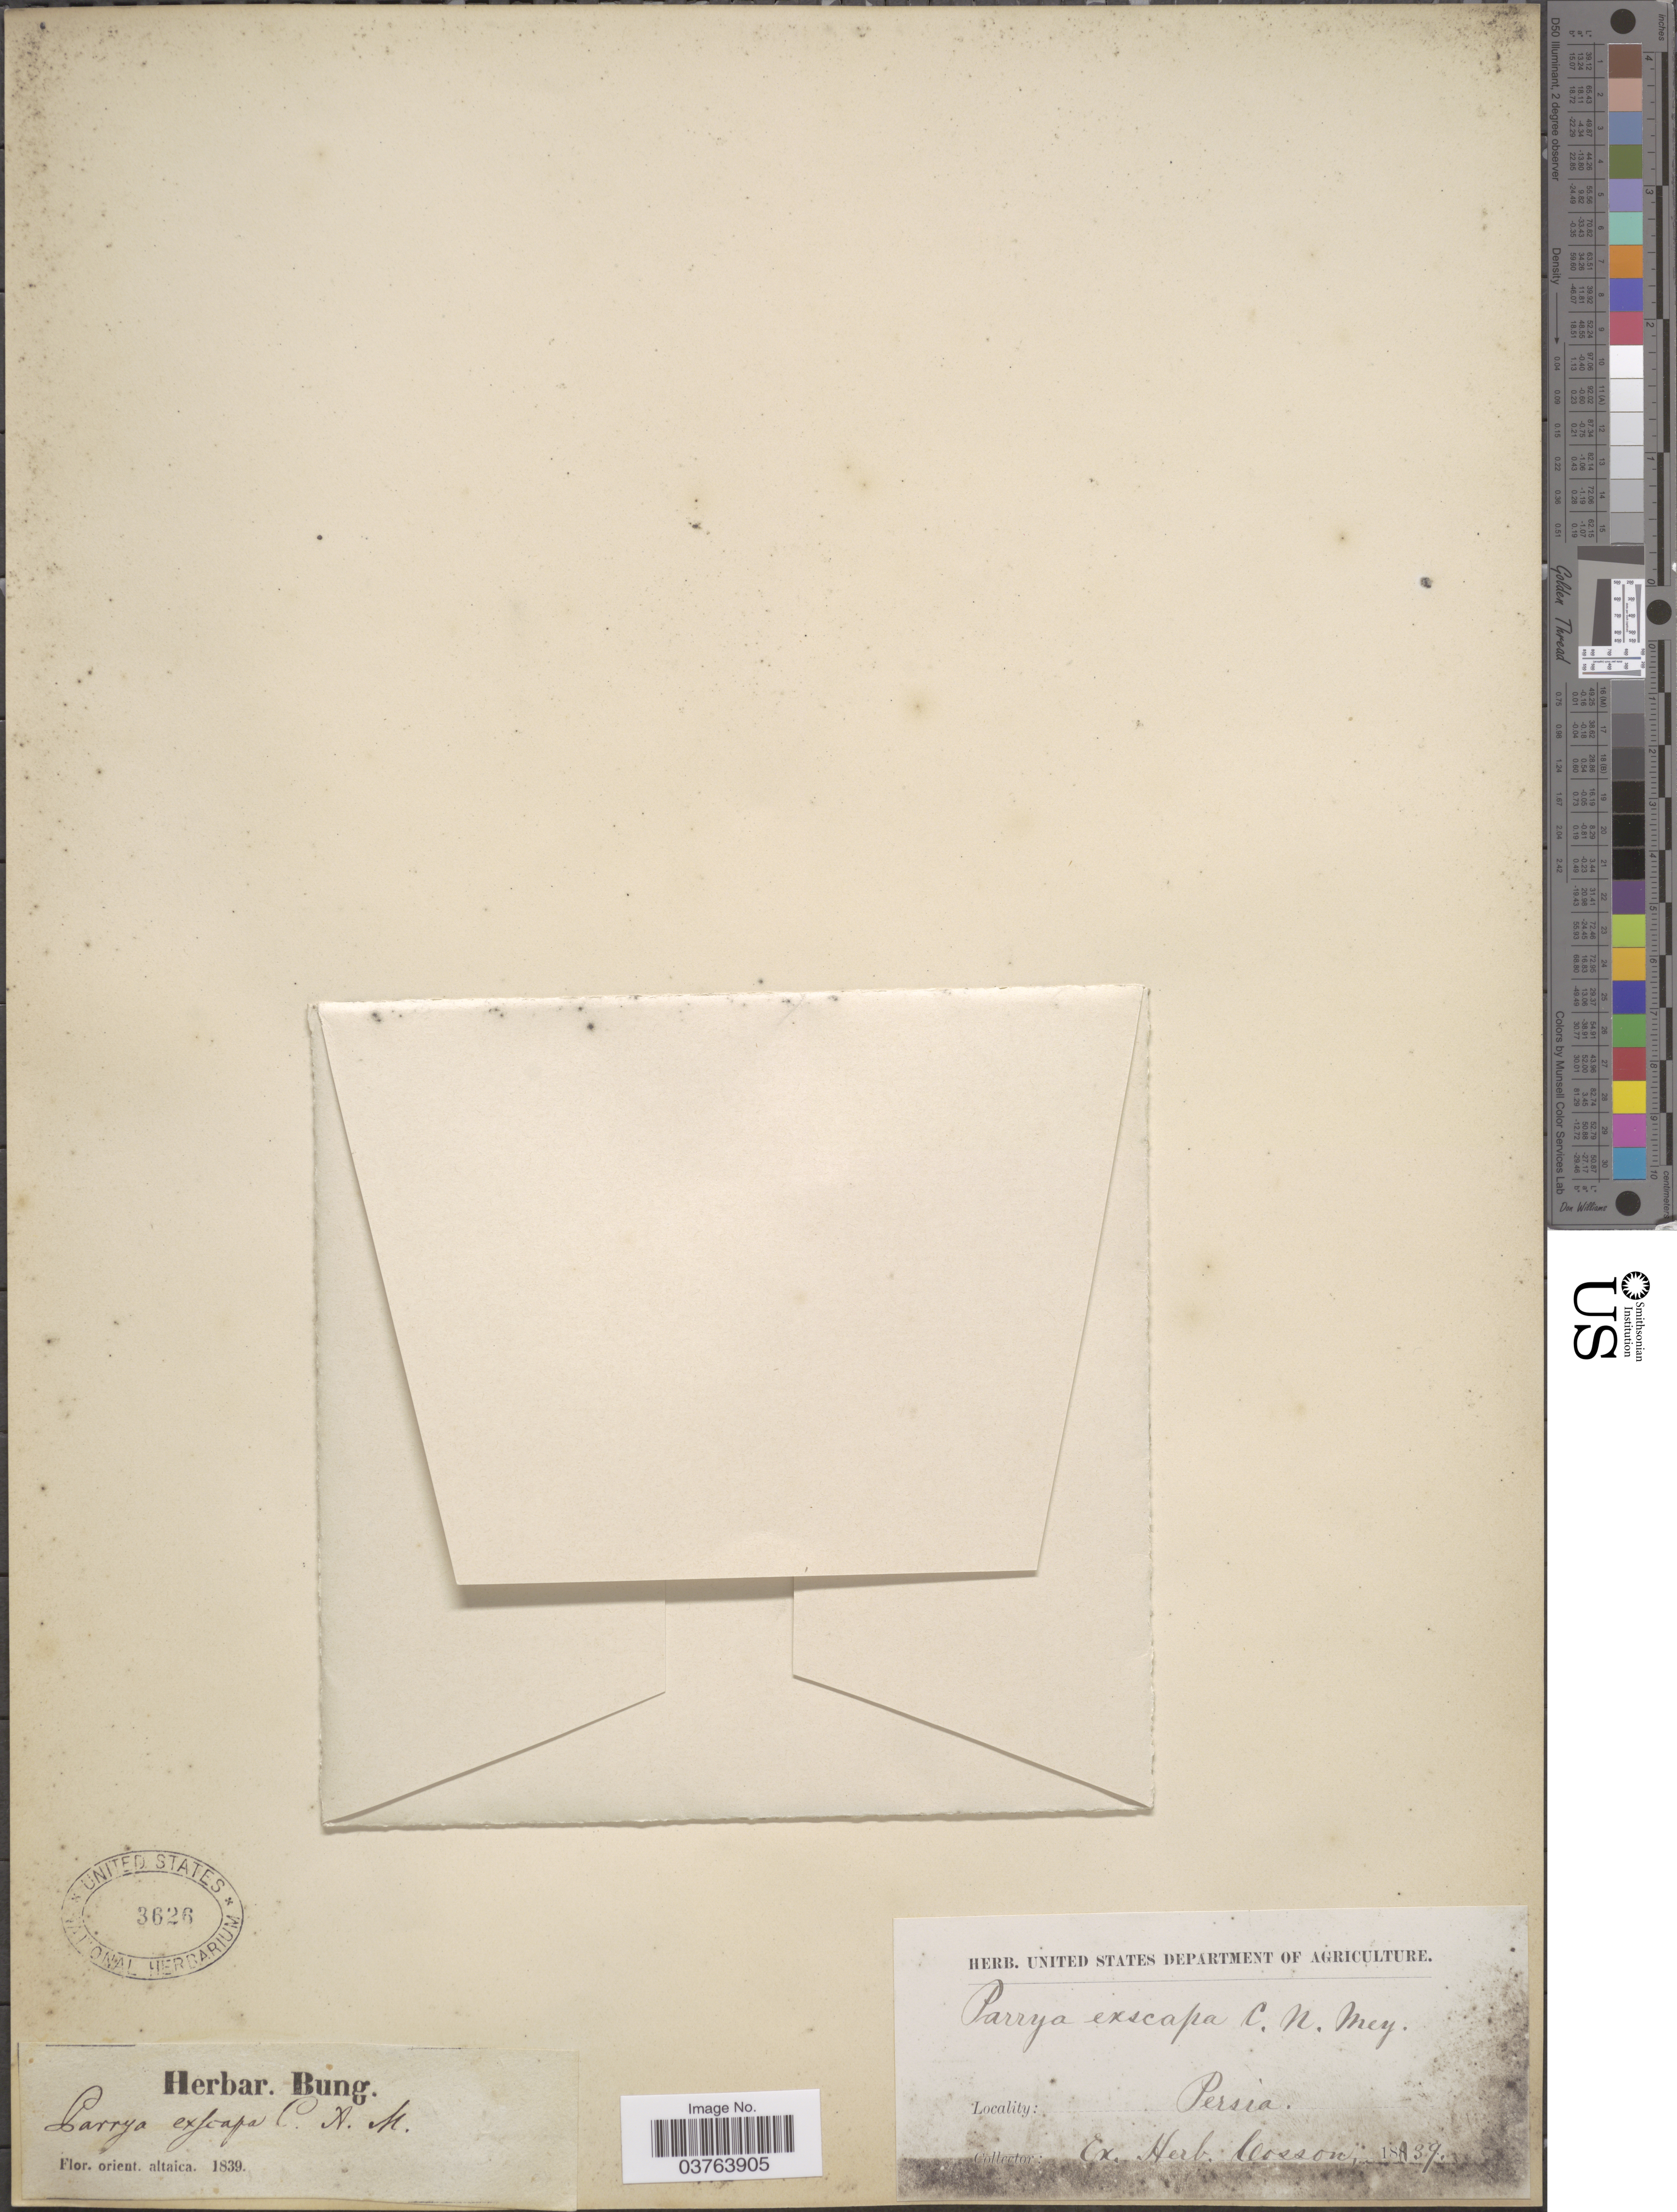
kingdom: Plantae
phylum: Tracheophyta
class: Magnoliopsida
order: Brassicales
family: Brassicaceae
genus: Parrya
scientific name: Parrya exscapa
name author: C.A. Mey.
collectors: ex herb. Cosson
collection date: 1839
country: Iran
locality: Persia. Orient. altaica.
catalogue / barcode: US 3626